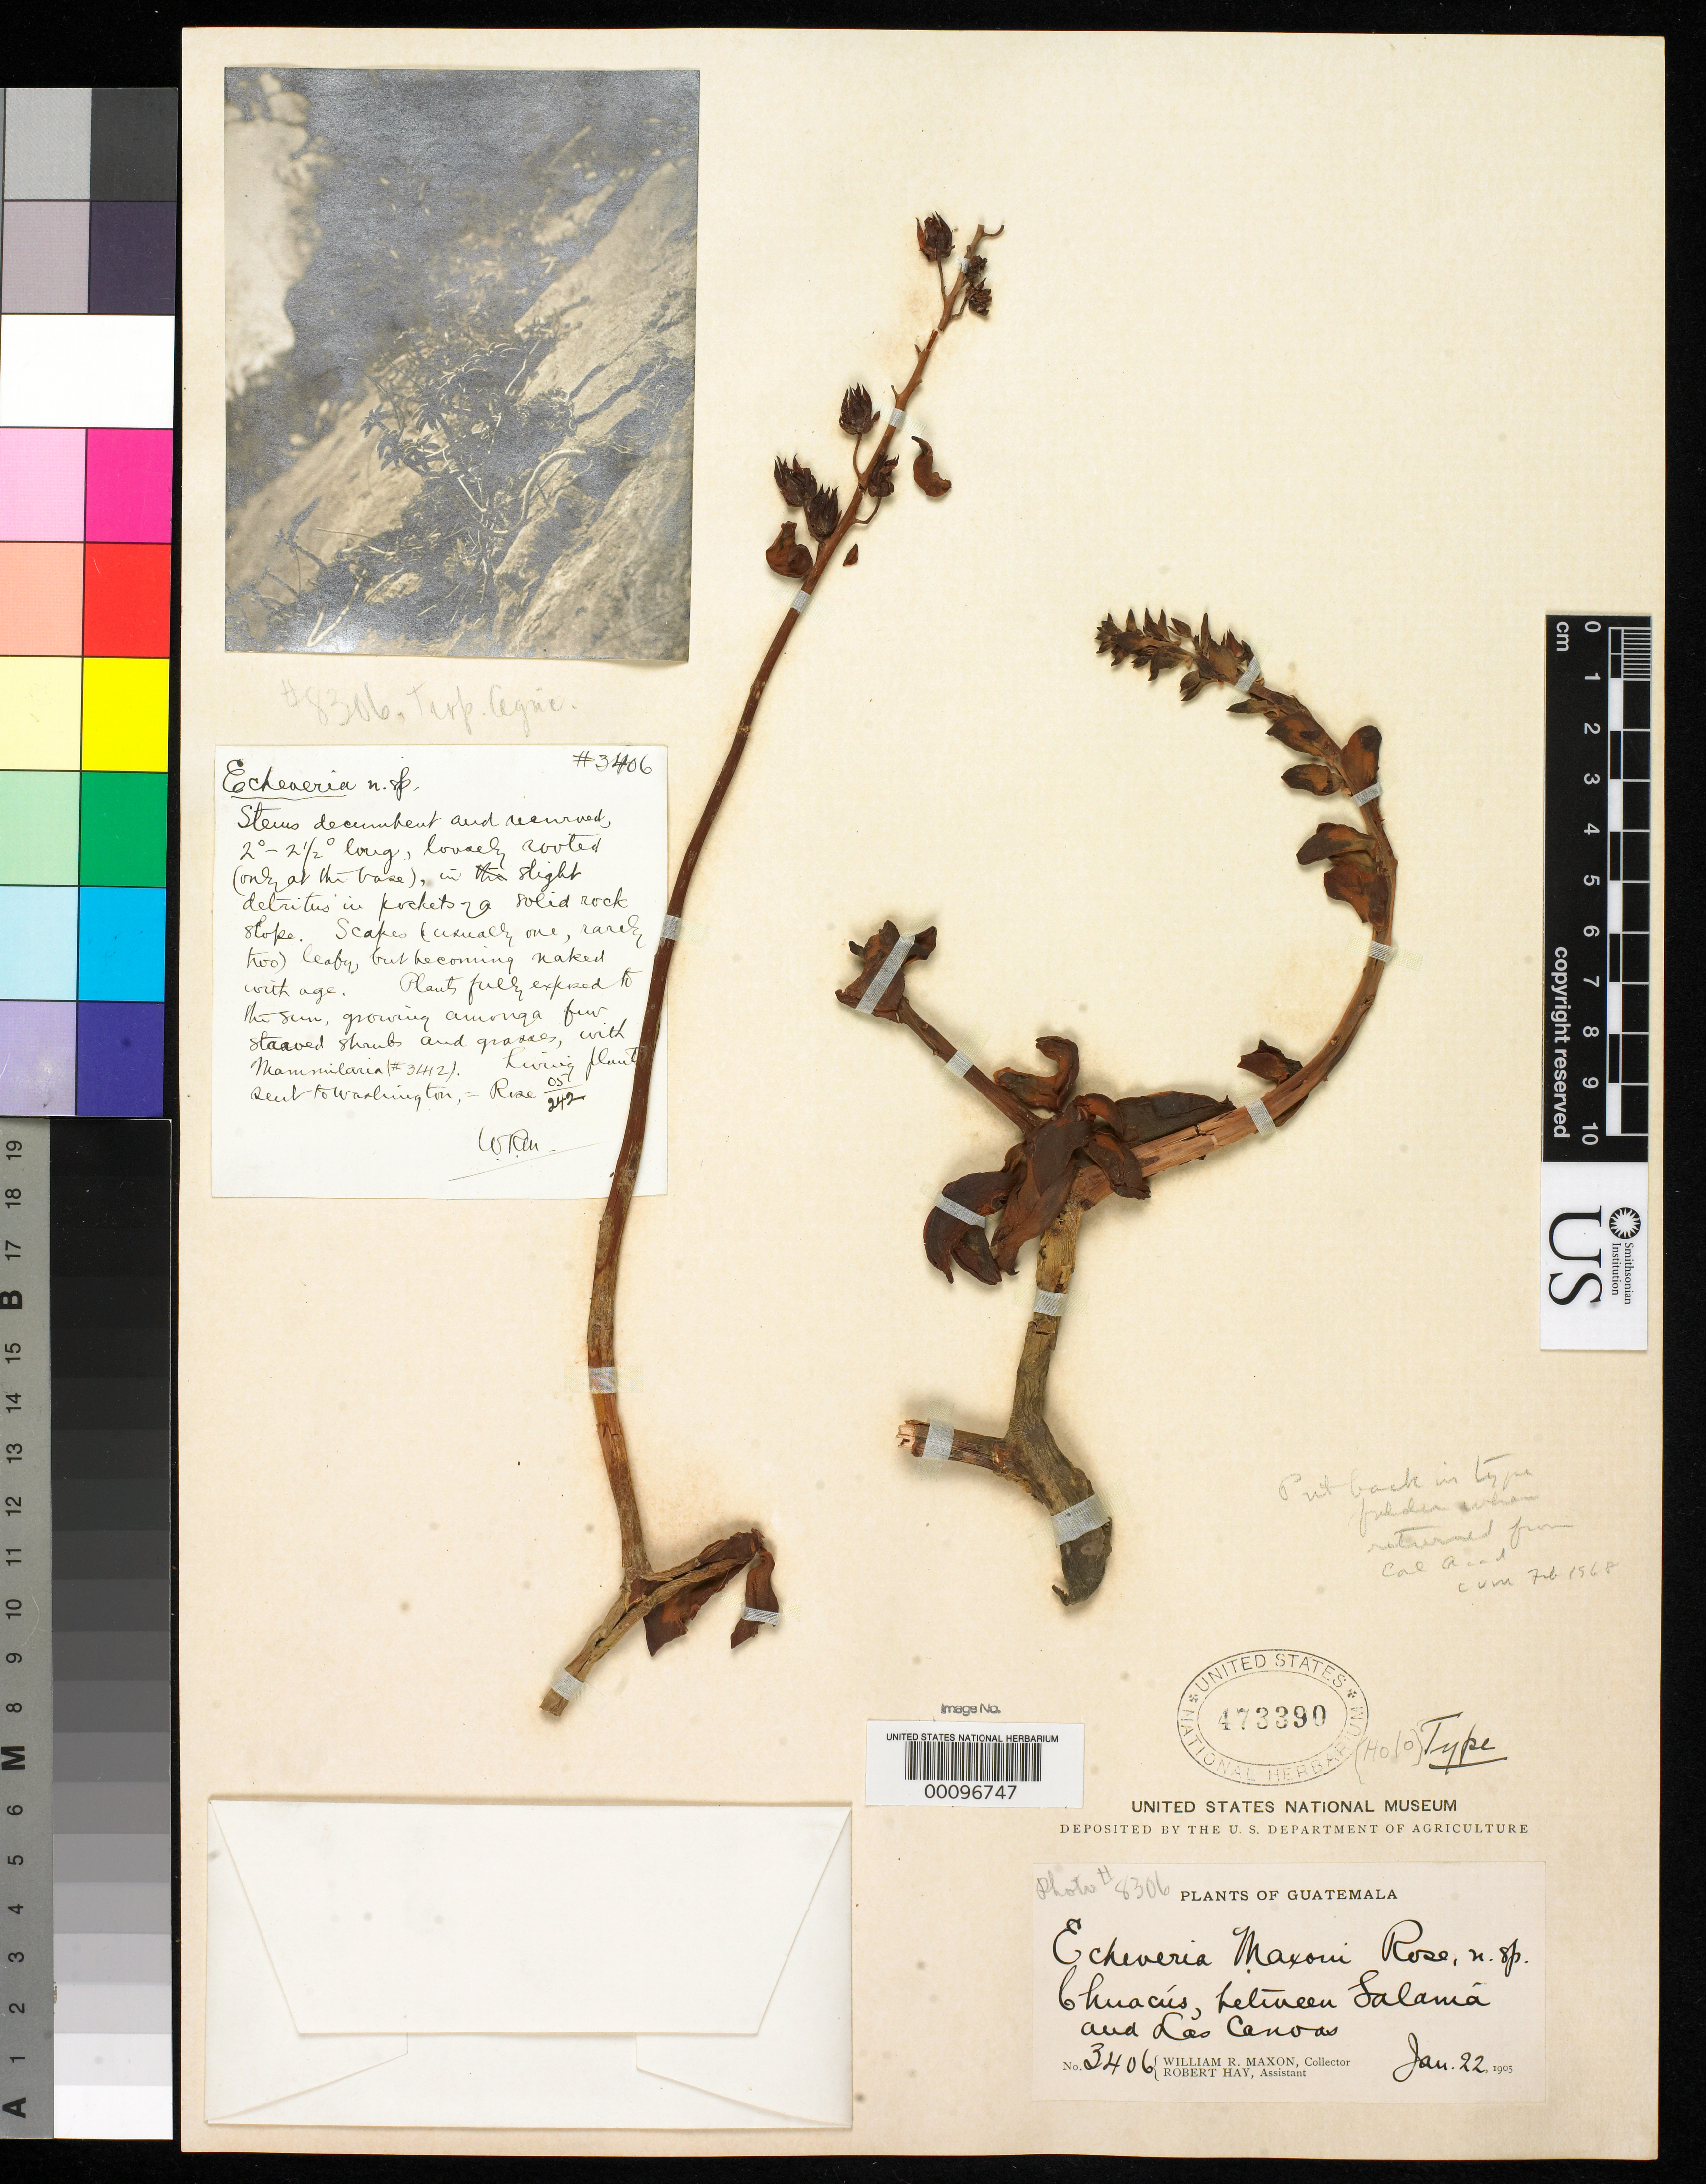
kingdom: Plantae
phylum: Tracheophyta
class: Magnoliopsida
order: Saxifragales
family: Crassulaceae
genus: Echeveria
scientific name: Echeveria maxonii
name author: Rose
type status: Holotype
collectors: W. R. Maxon & R. H. Hay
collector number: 3406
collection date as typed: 22 Jan 1905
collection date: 1905-01-22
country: Guatemala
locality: Between Salama and las Canoas, at Chuacus.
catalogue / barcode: US 473390